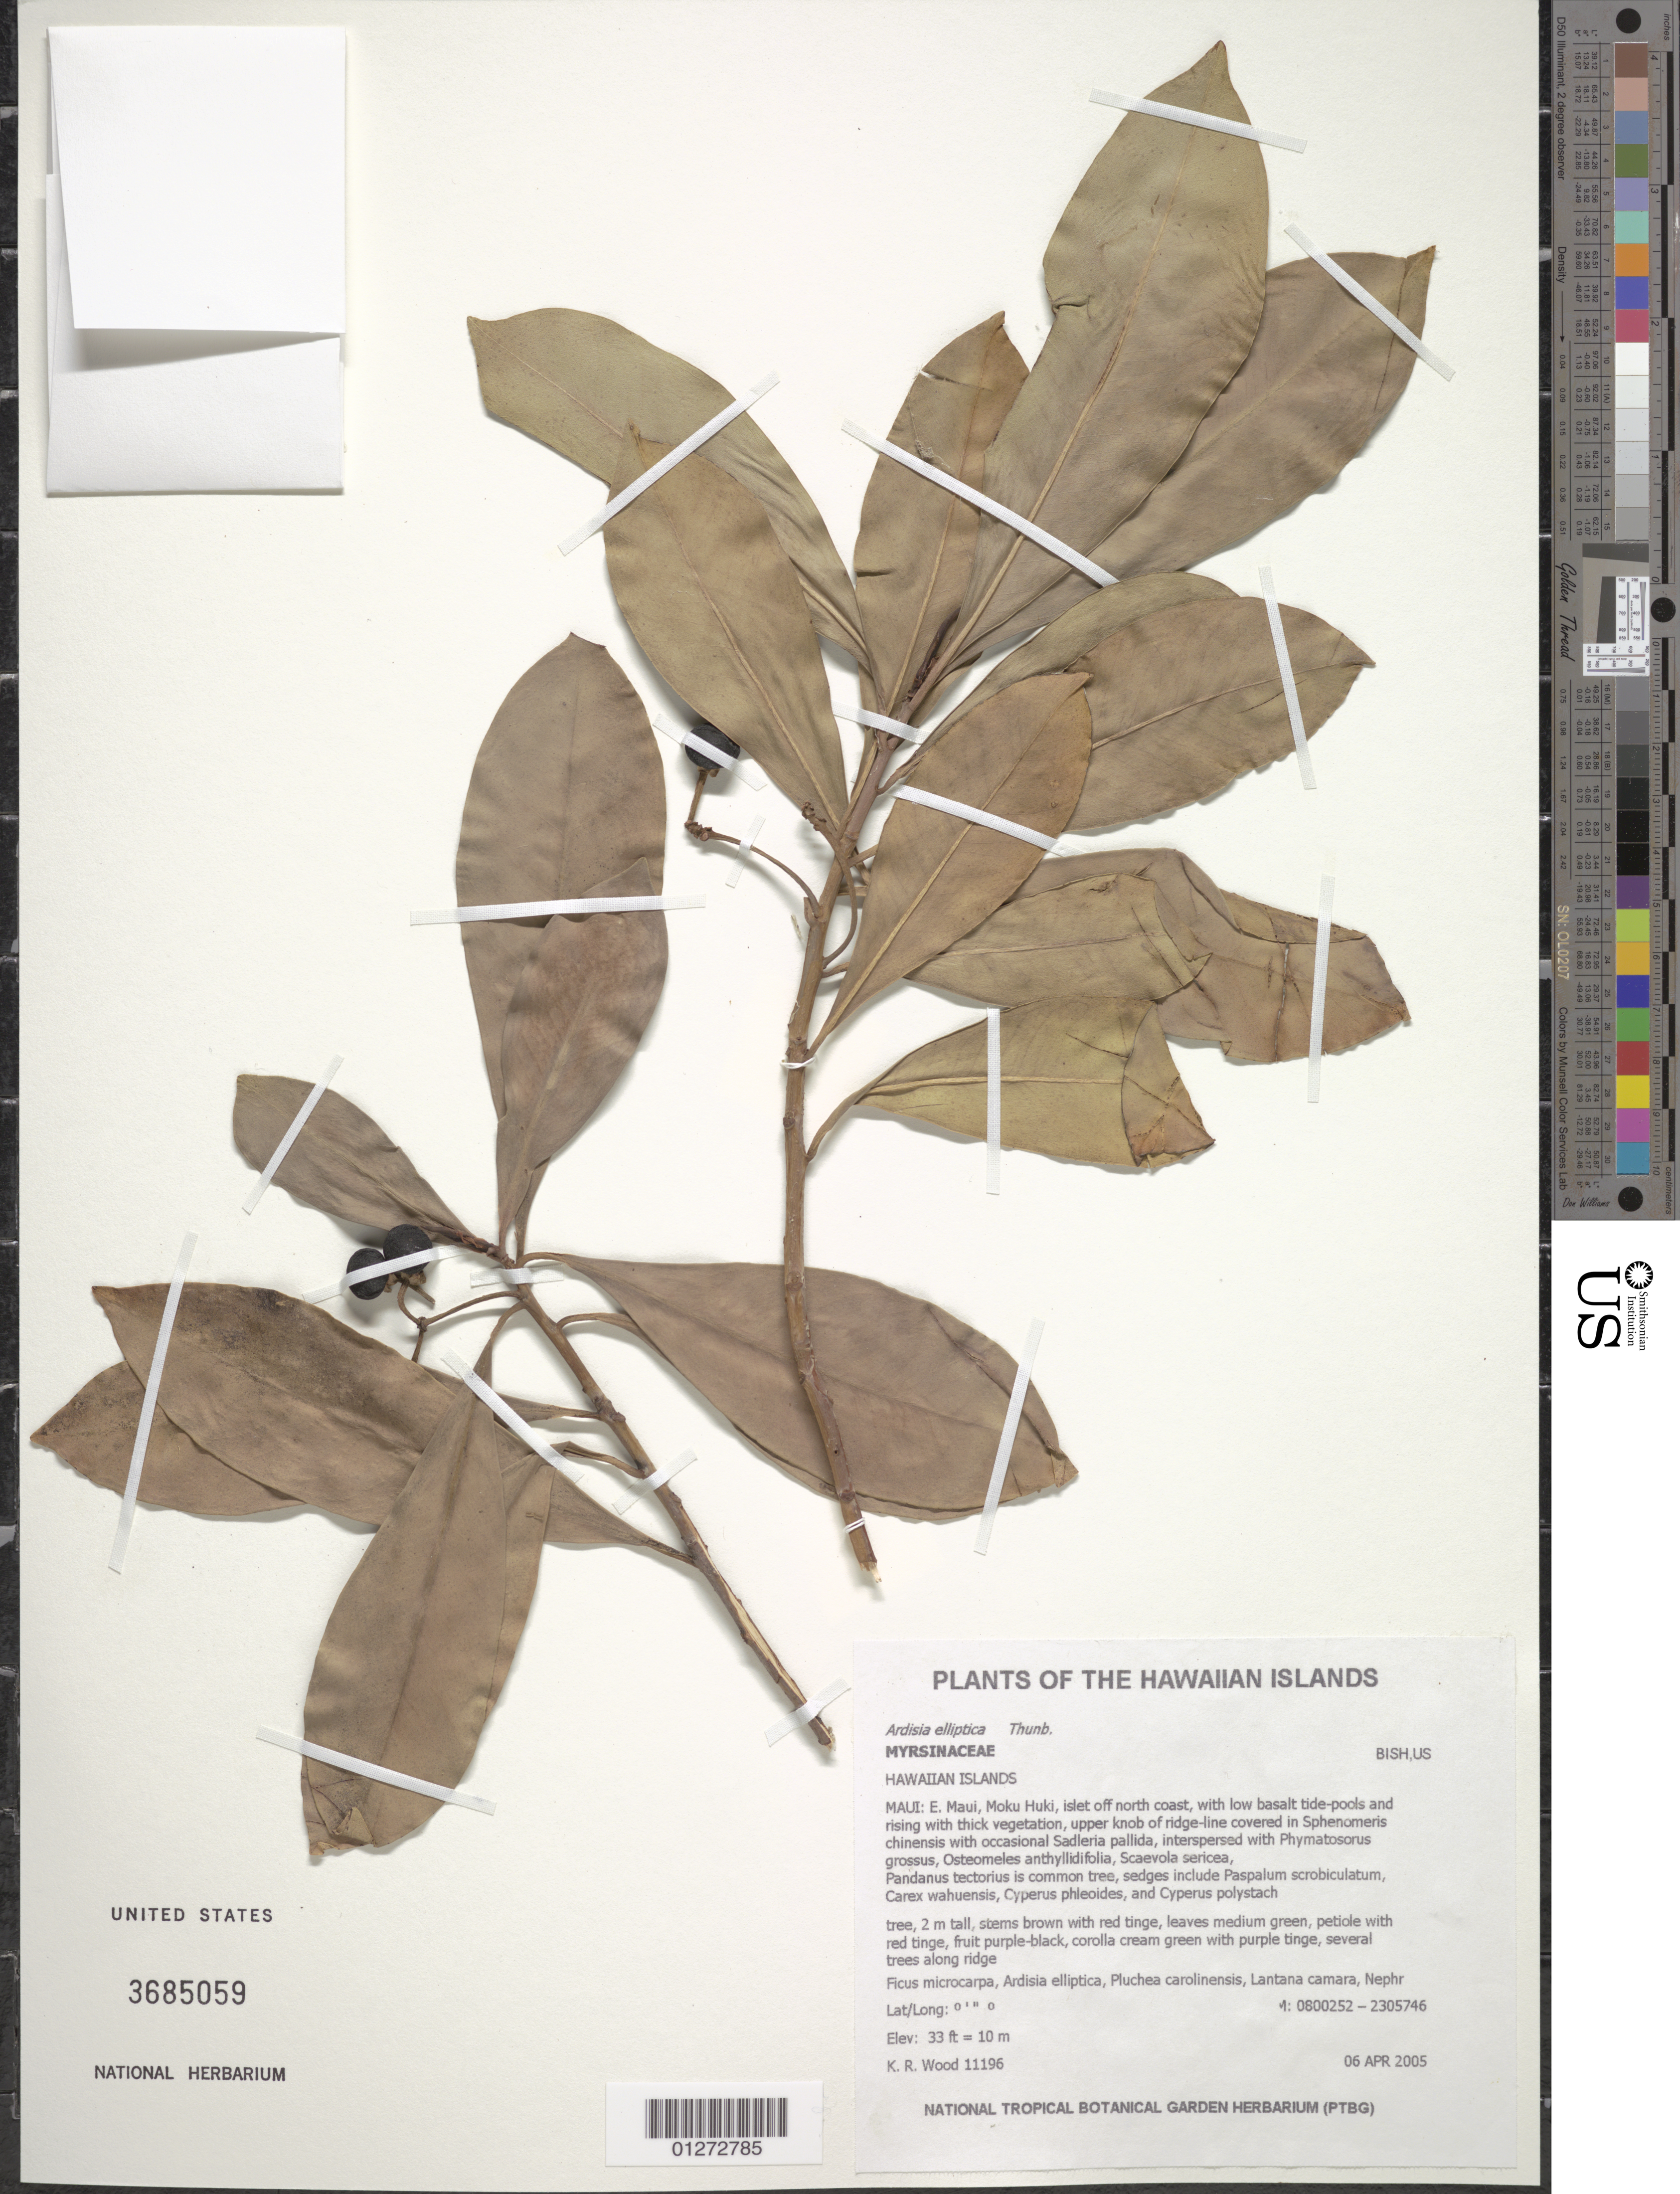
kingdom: Plantae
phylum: Tracheophyta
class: Magnoliopsida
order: Ericales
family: Primulaceae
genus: Ardisia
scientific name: Ardisia elliptica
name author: Thunb.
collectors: K. R. Wood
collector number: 11196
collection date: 2005-04-06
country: United States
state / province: Hawaii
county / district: Maui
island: Maui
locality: E. Maui, Moku Huki, islet off north coast.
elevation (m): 10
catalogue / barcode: US 3685059